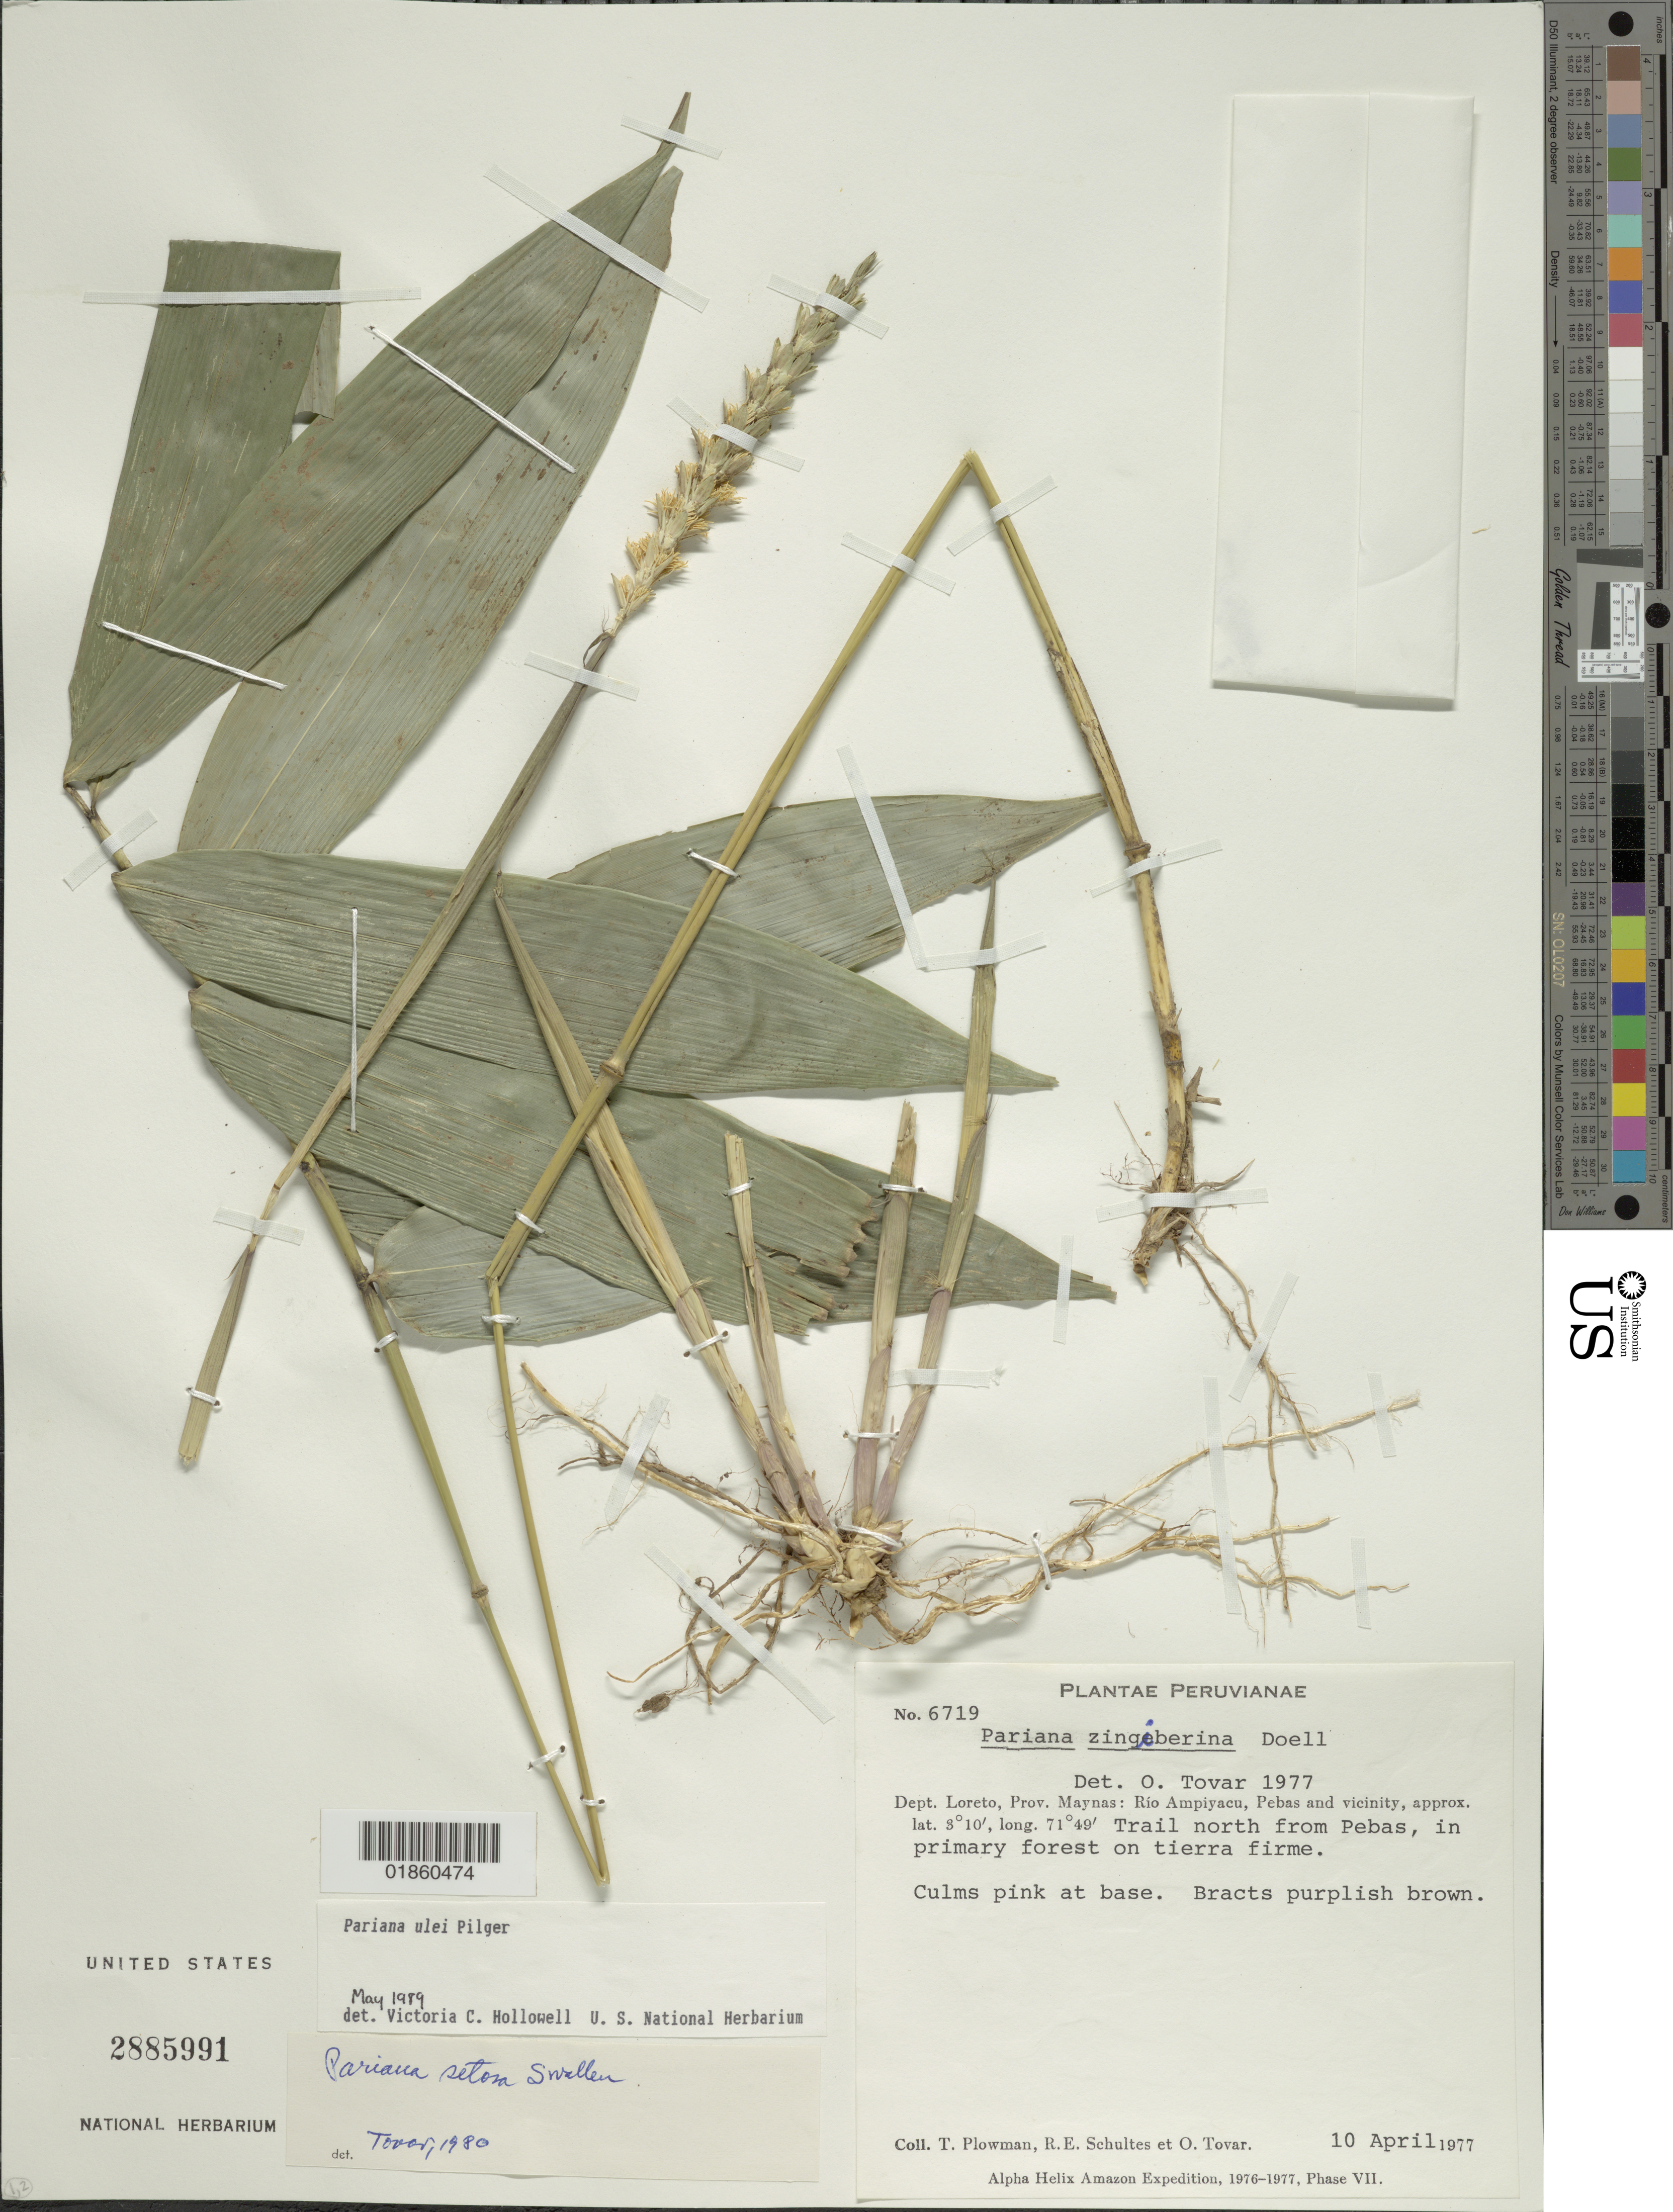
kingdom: Plantae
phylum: Tracheophyta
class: Liliopsida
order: Poales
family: Poaceae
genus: Pariana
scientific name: Pariana ulei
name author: Pilg.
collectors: T. Plowman, R. E. Schultes & O. Tovar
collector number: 6719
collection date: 1977-04-10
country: Peru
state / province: Loreto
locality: Prov. Maynas: Rio Ampiyacu, Pebas and vicinity.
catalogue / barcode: US 2885991